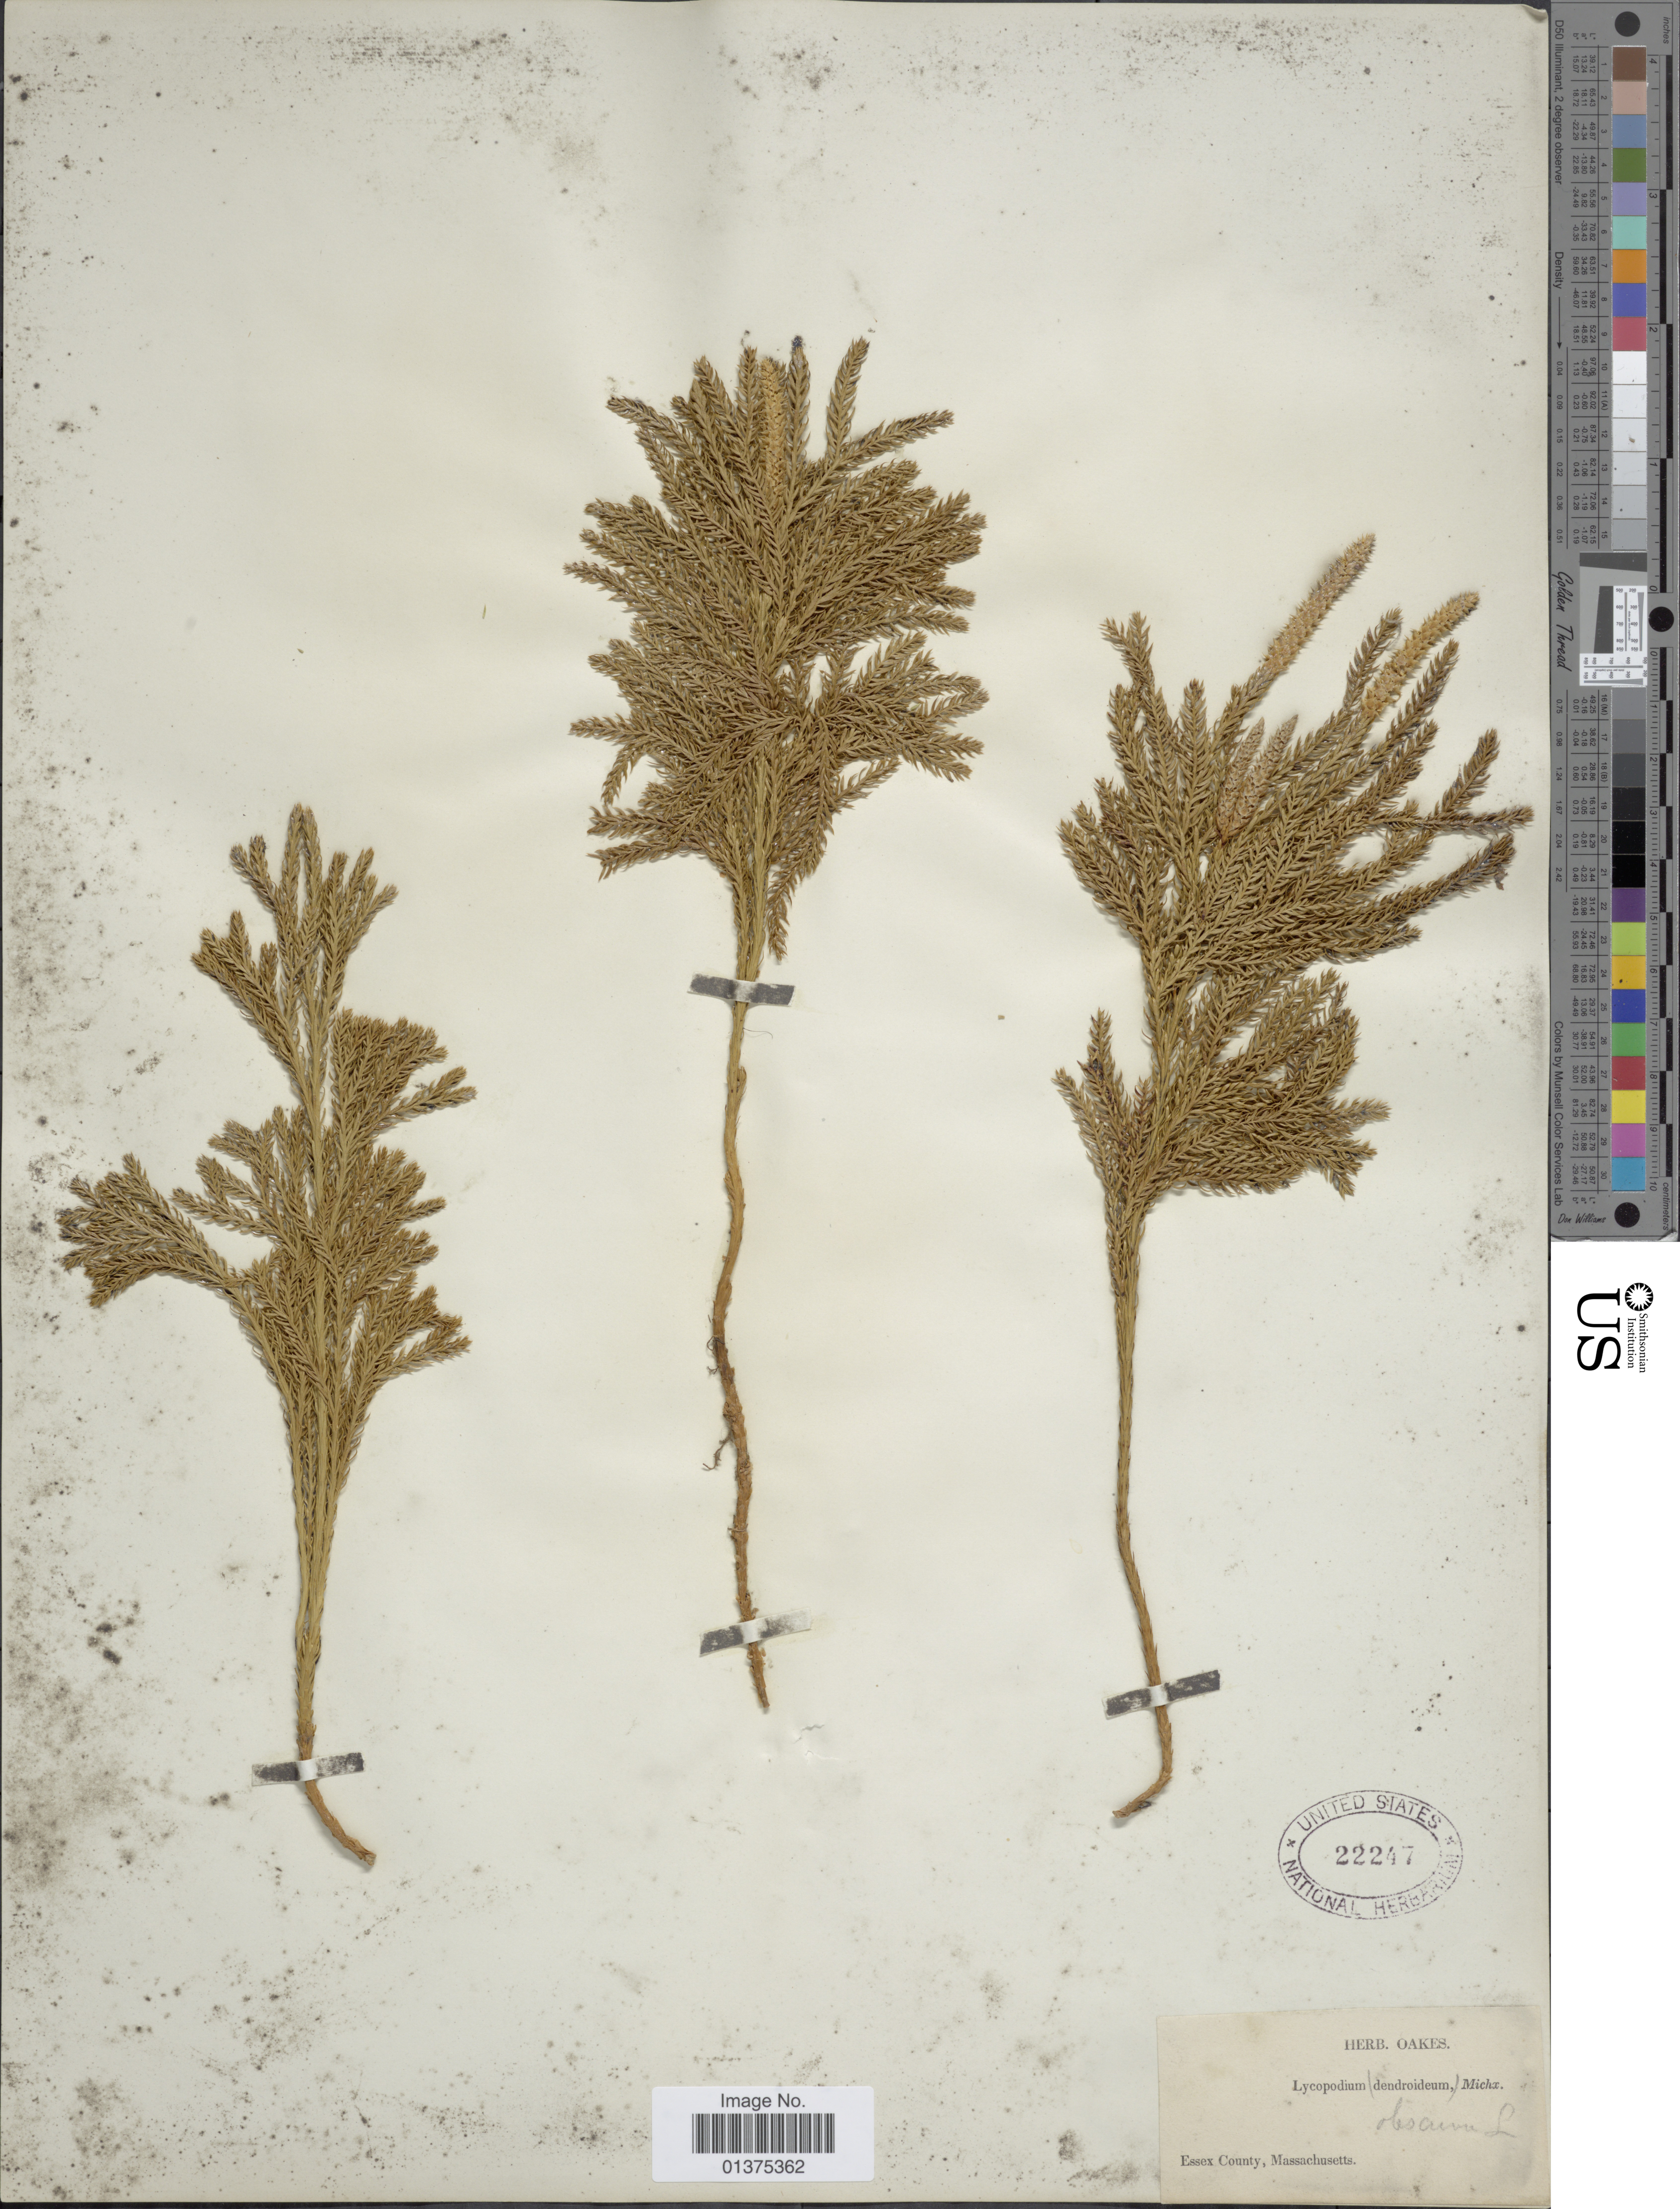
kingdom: Plantae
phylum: Tracheophyta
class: Lycopodiopsida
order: Lycopodiales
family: Lycopodiaceae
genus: Dendrolycopodium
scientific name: Dendrolycopodium hickeyi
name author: (W.H. Wagner et al.) A. Haines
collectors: ex herb. Oakes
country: United States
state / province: Massachusetts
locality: Essex County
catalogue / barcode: US 22247